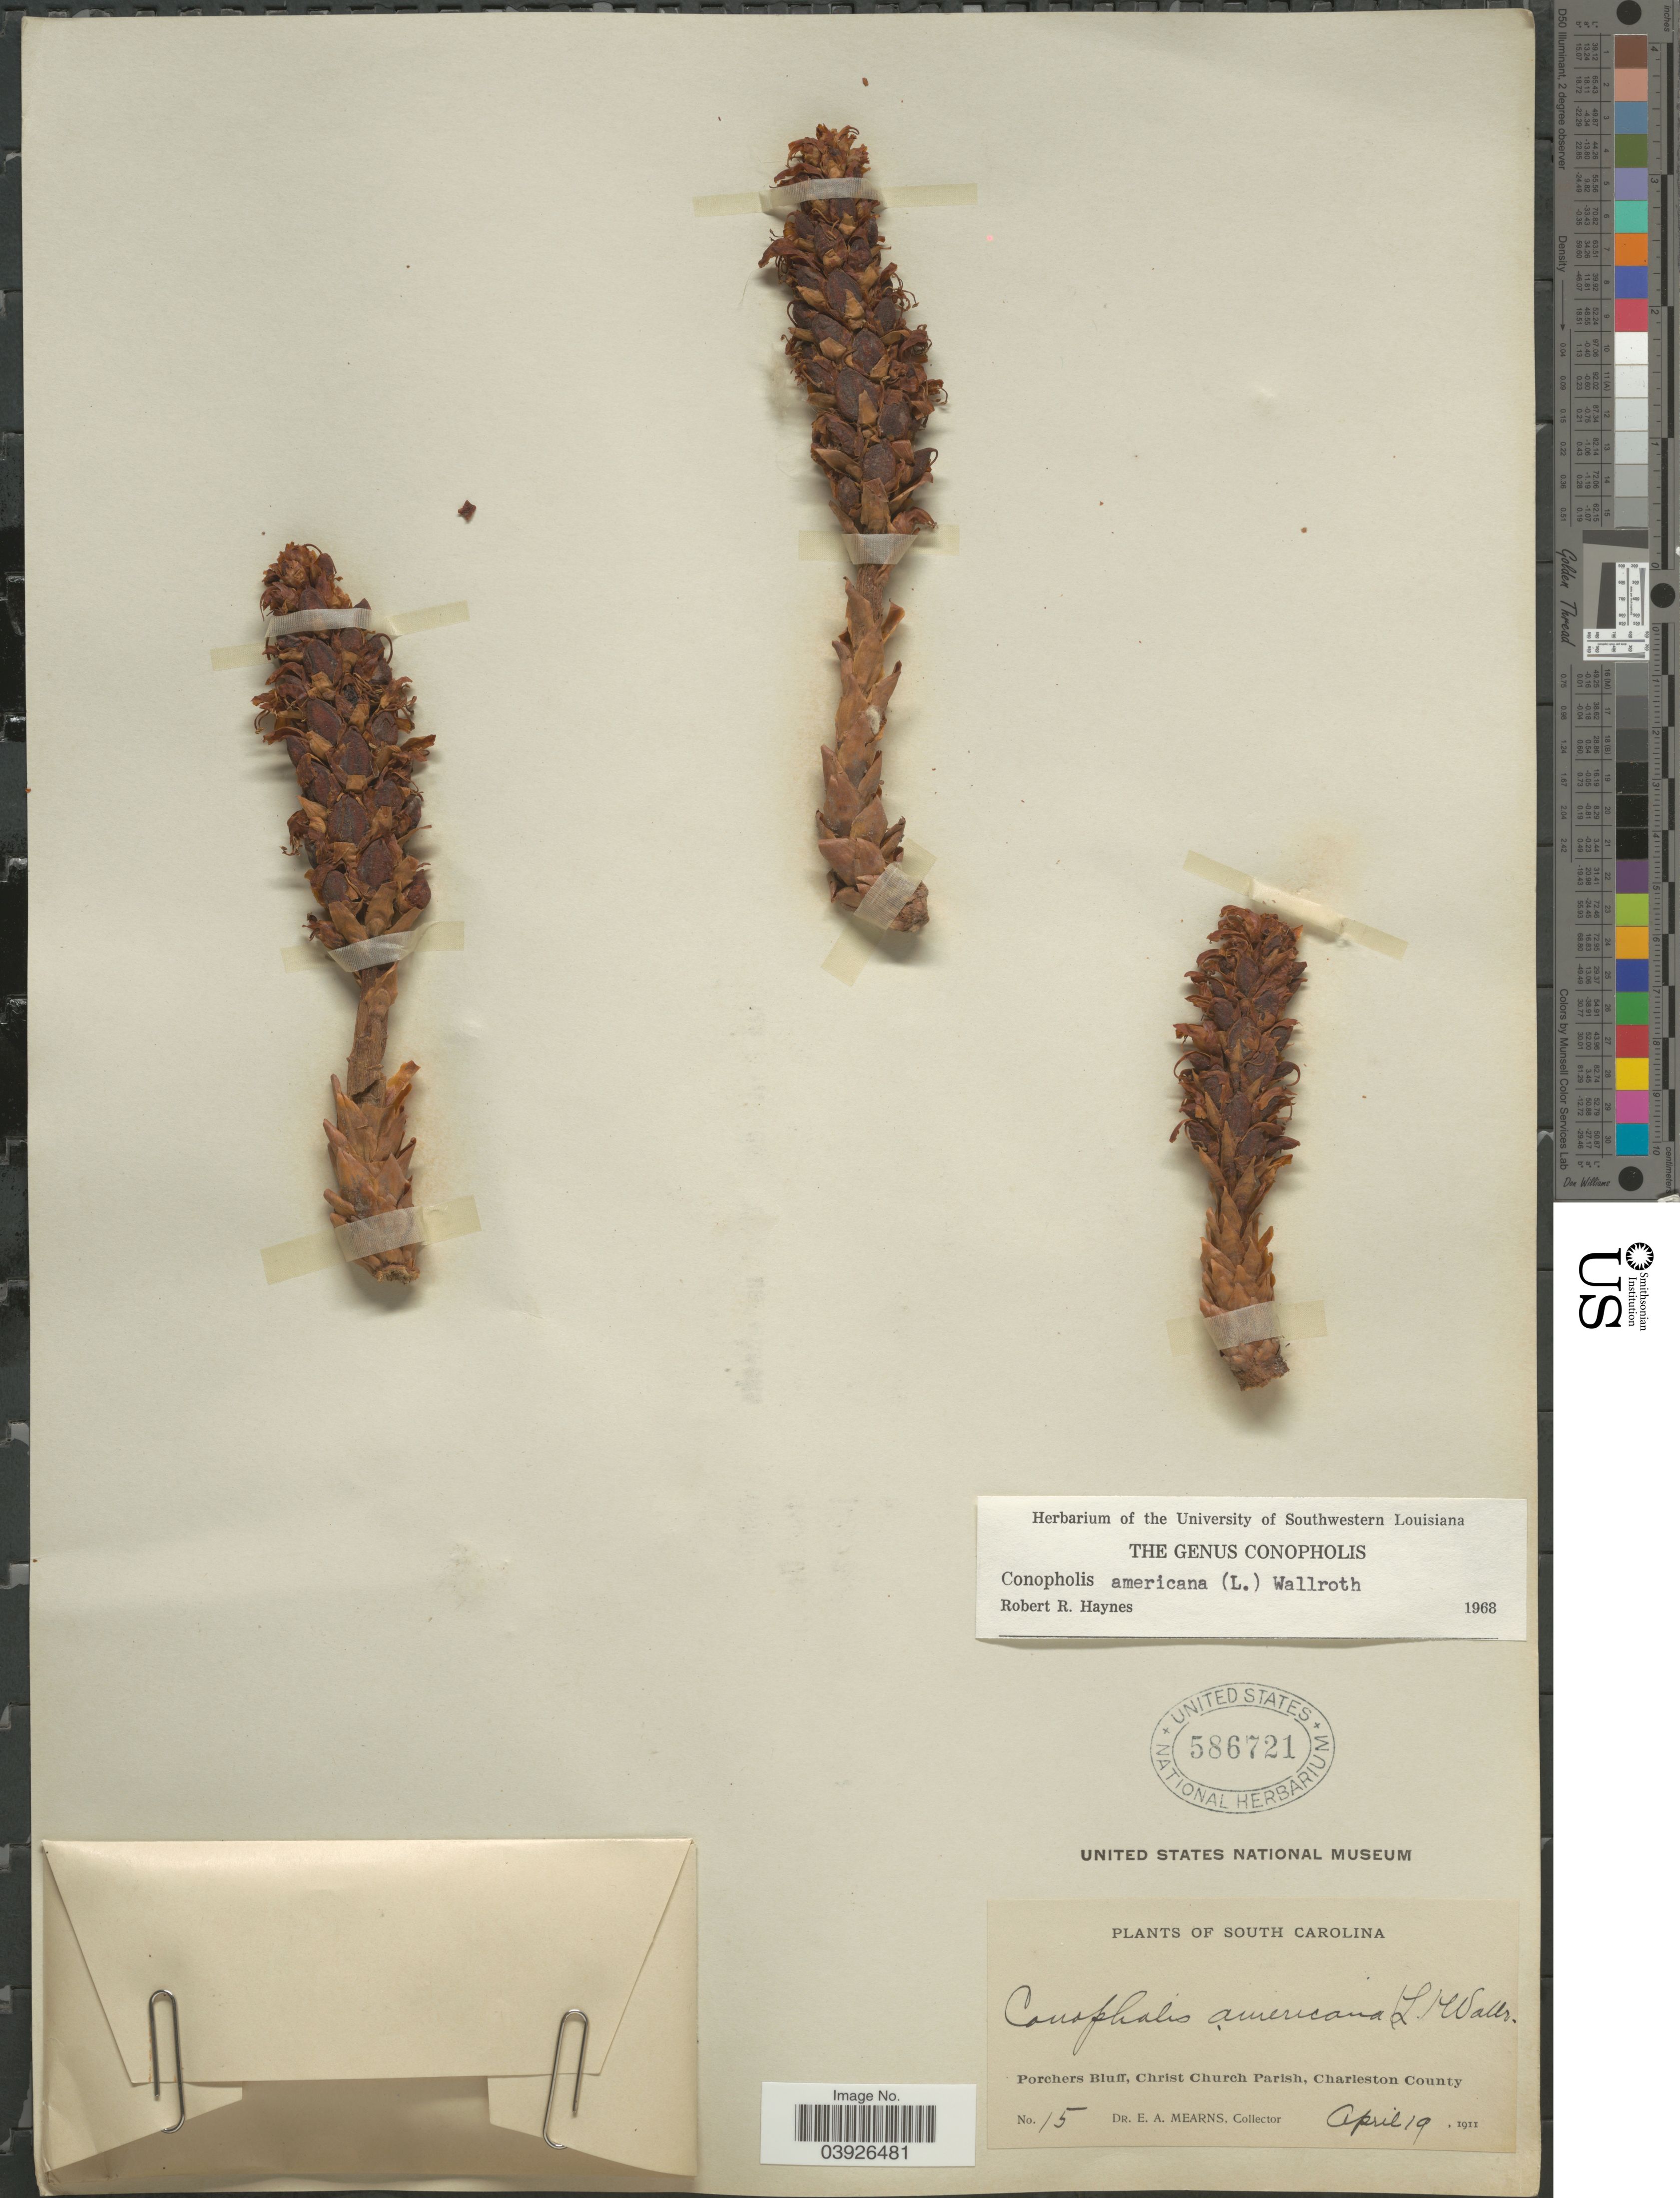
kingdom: Plantae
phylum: Tracheophyta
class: Magnoliopsida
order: Lamiales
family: Orobanchaceae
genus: Conopholis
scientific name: Conopholis americana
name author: (L. f.) Wallr.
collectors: E. A. Mearns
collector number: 15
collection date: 1911-04-19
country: United States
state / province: South Carolina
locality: Porchers Bluff, Christ Church Parish, Charleston County.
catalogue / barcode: US 586721